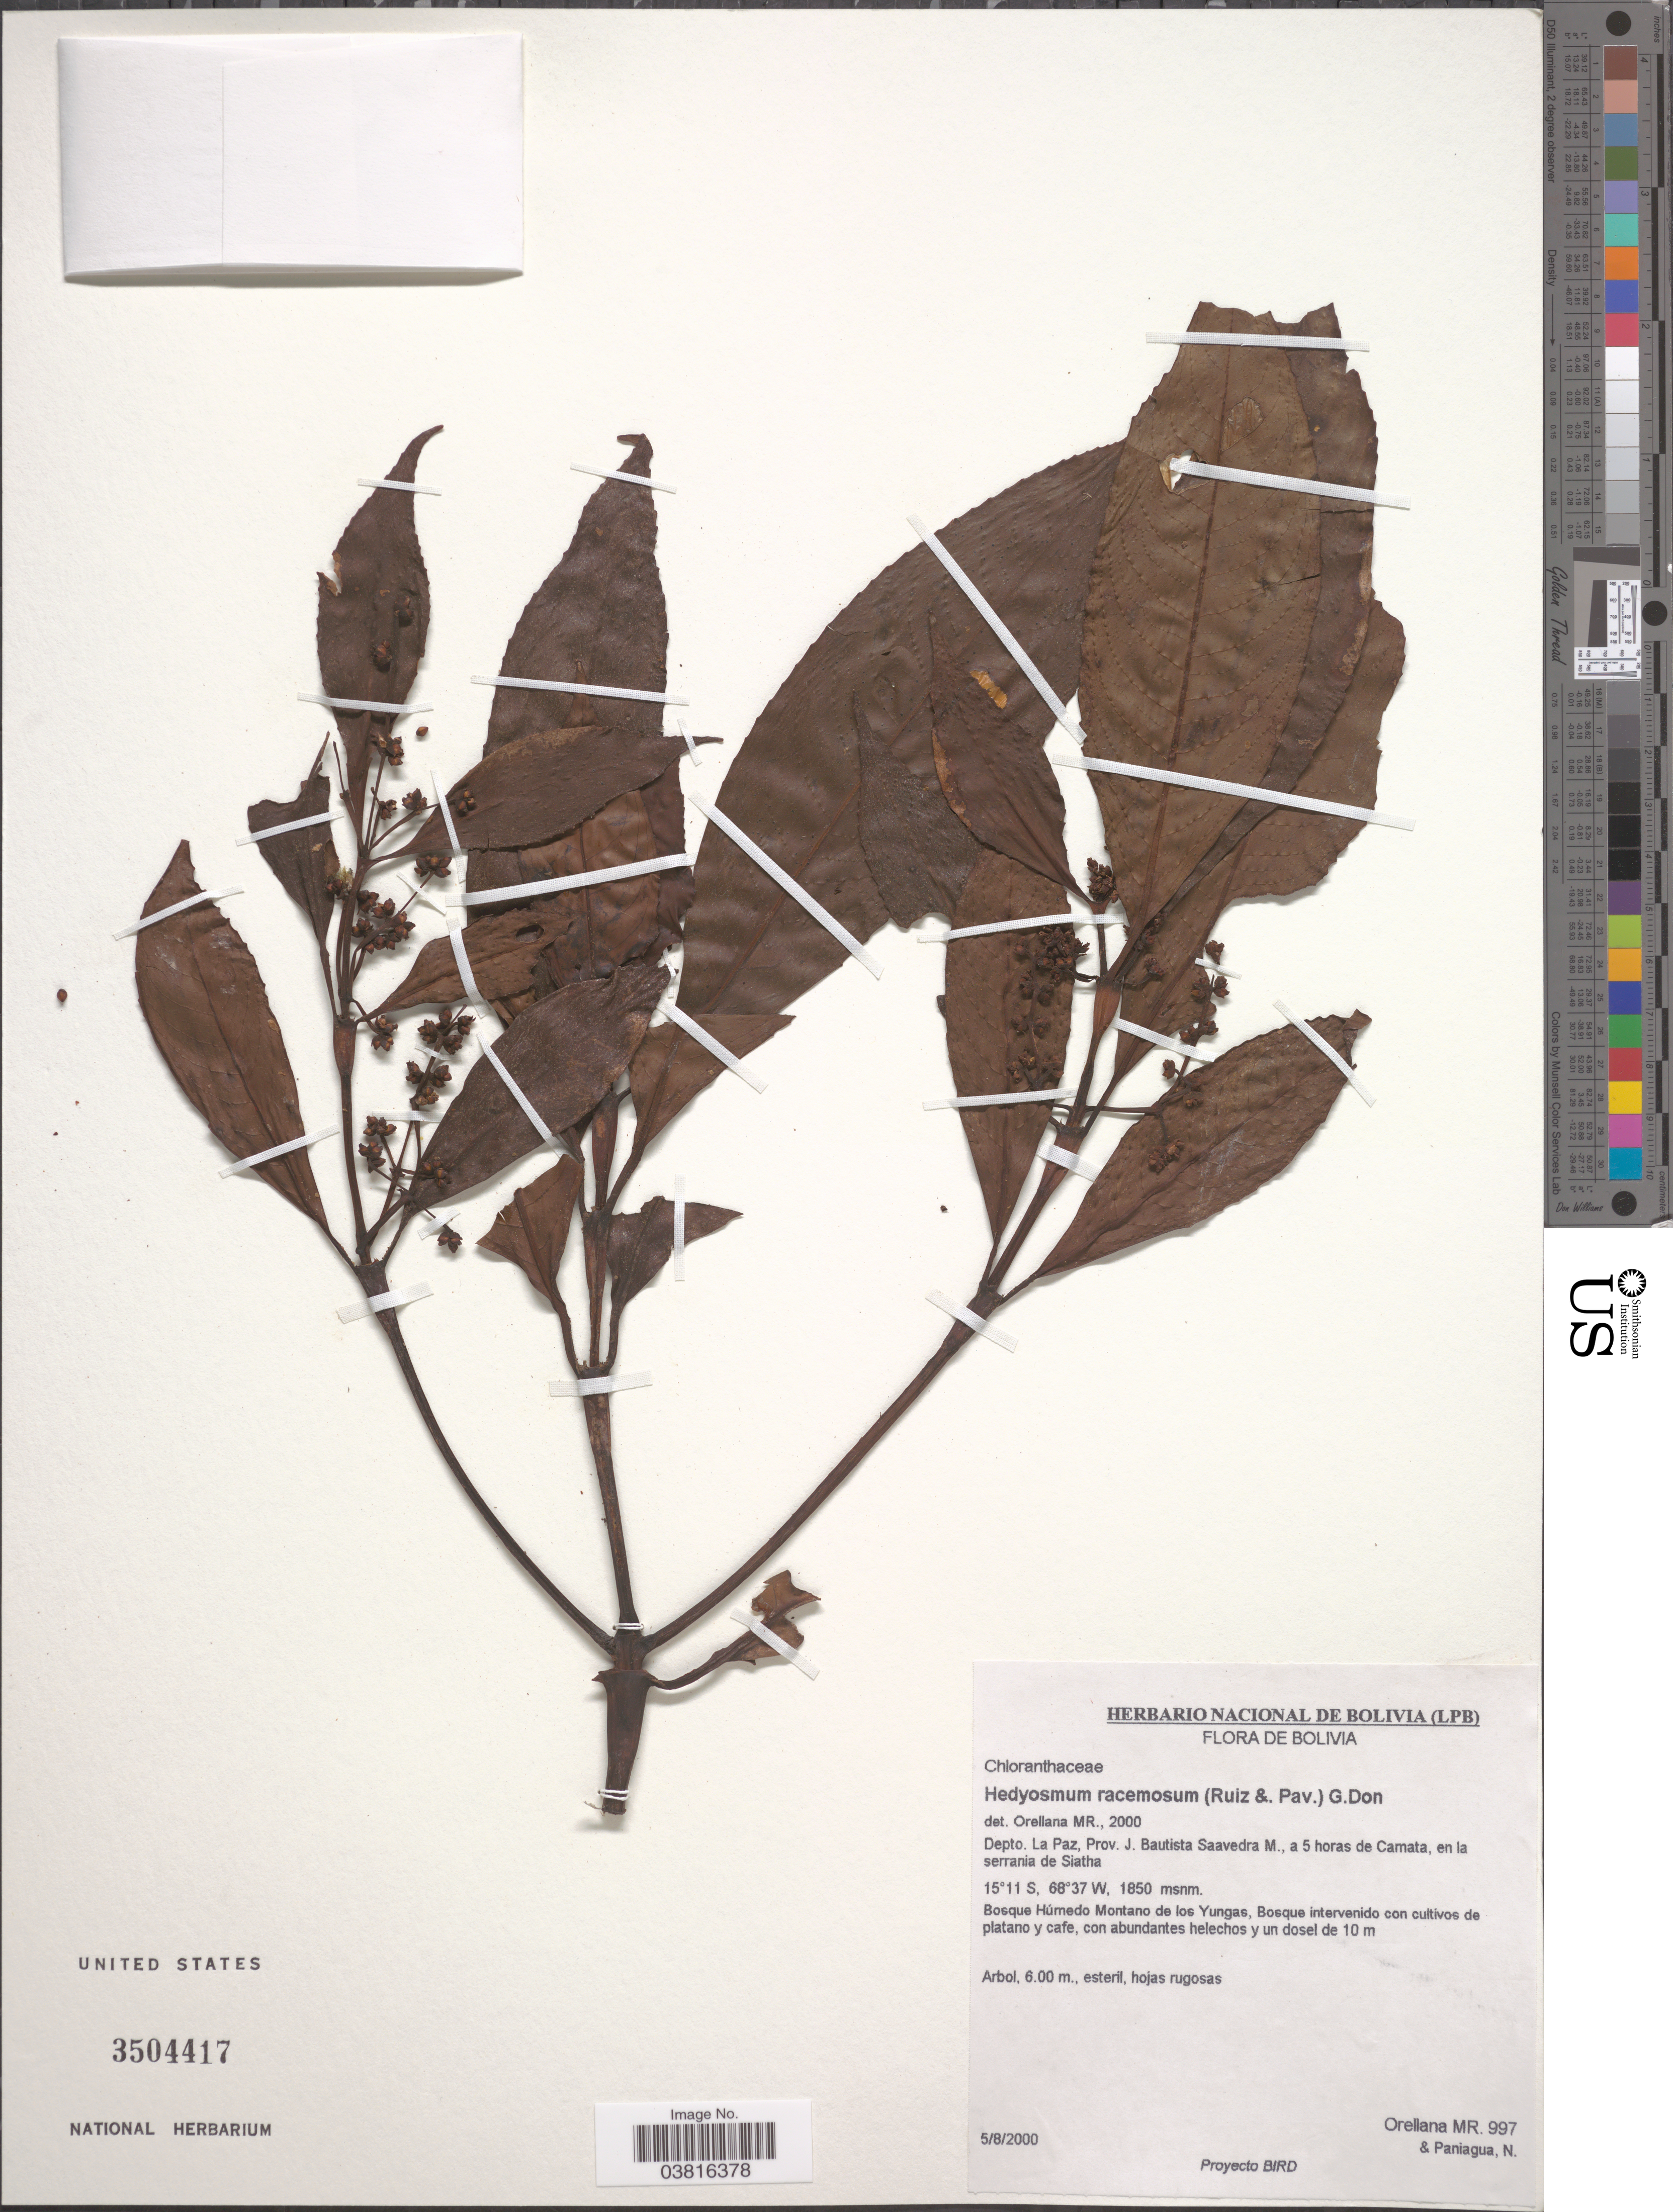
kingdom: Plantae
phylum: Tracheophyta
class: Magnoliopsida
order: Chloranthales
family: Chloranthaceae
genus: Hedyosmum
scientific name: Hedyosmum racemosum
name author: (Ruiz & Pav.) G. Don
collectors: M. Orellana & N. Paniagua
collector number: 997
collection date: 2000-08-05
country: Bolivia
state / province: La Paz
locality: Depto. La Paz, Prov. J. Bautista Saavedra M., a 5 horas de Camata, en la serrania de Siatha.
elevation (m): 1850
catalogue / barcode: US 3504417